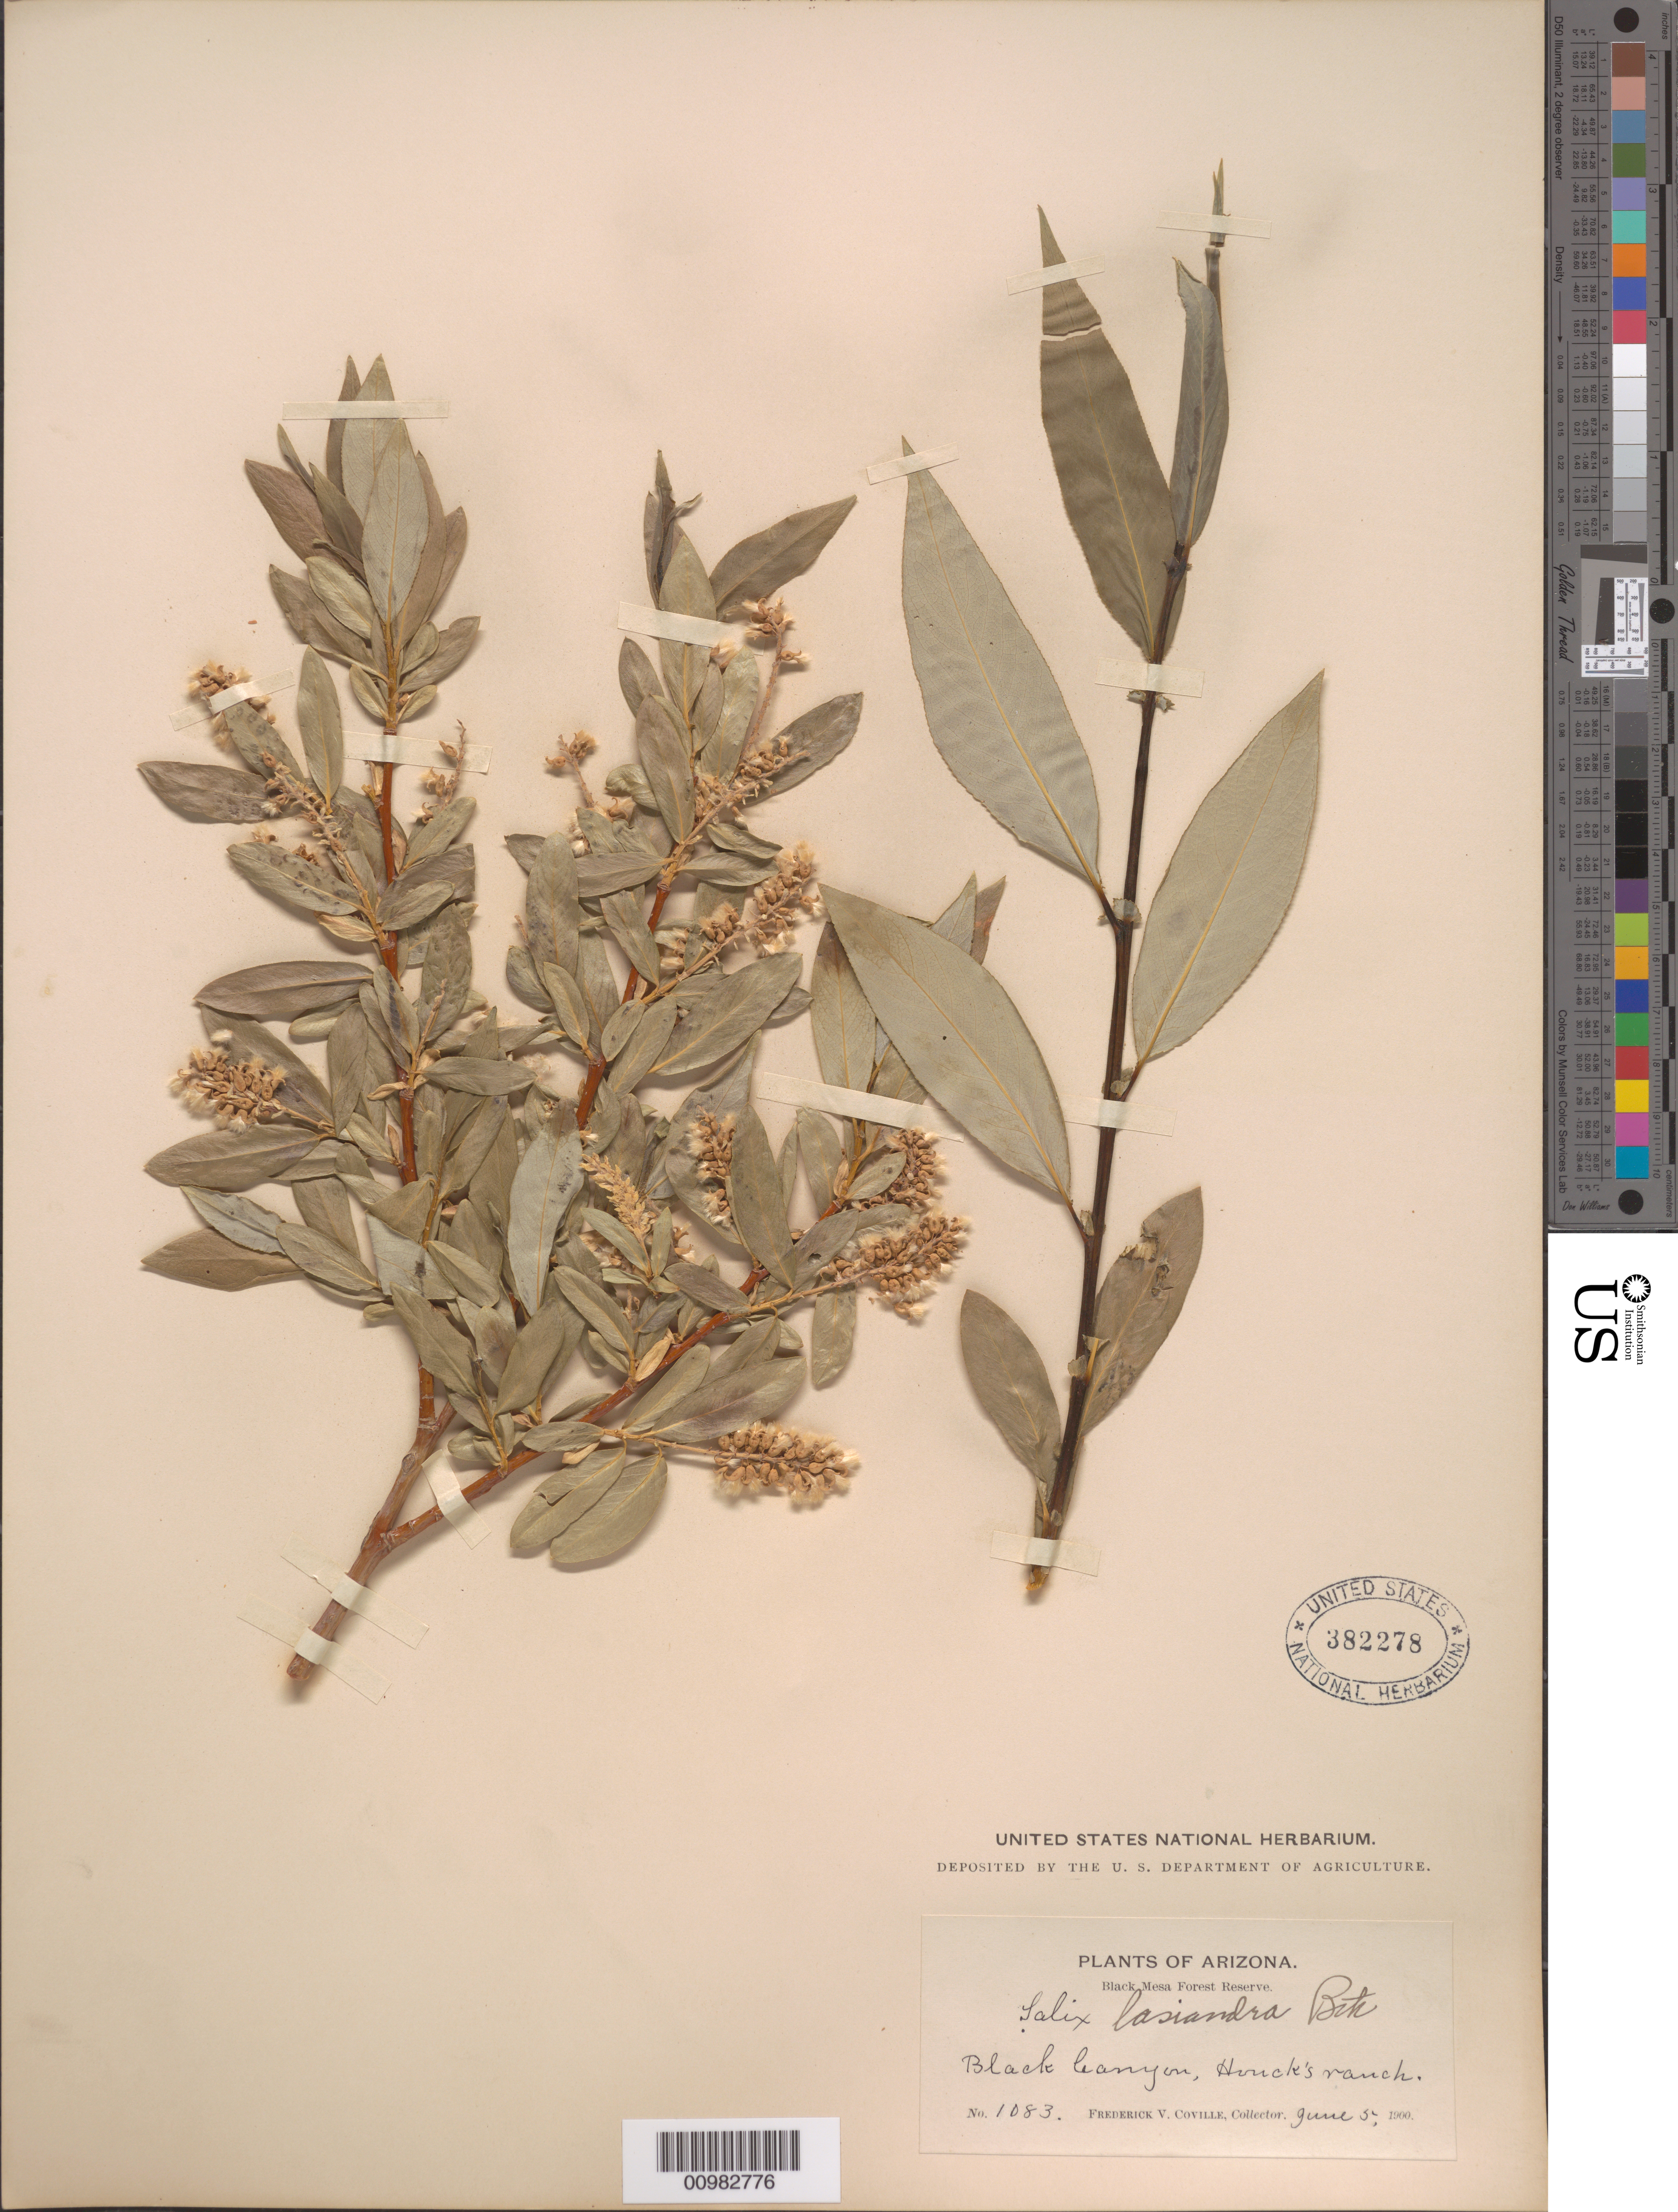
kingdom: Plantae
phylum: Tracheophyta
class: Magnoliopsida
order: Malpighiales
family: Salicaceae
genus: Salix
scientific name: Salix lasiandra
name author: Benth.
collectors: F. V. Coville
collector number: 1083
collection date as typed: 05 Jun 1900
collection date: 1900-06-05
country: United States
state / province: Arizona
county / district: Yavapai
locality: Black Canyon, Huck's Ranch.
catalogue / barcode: US 382278